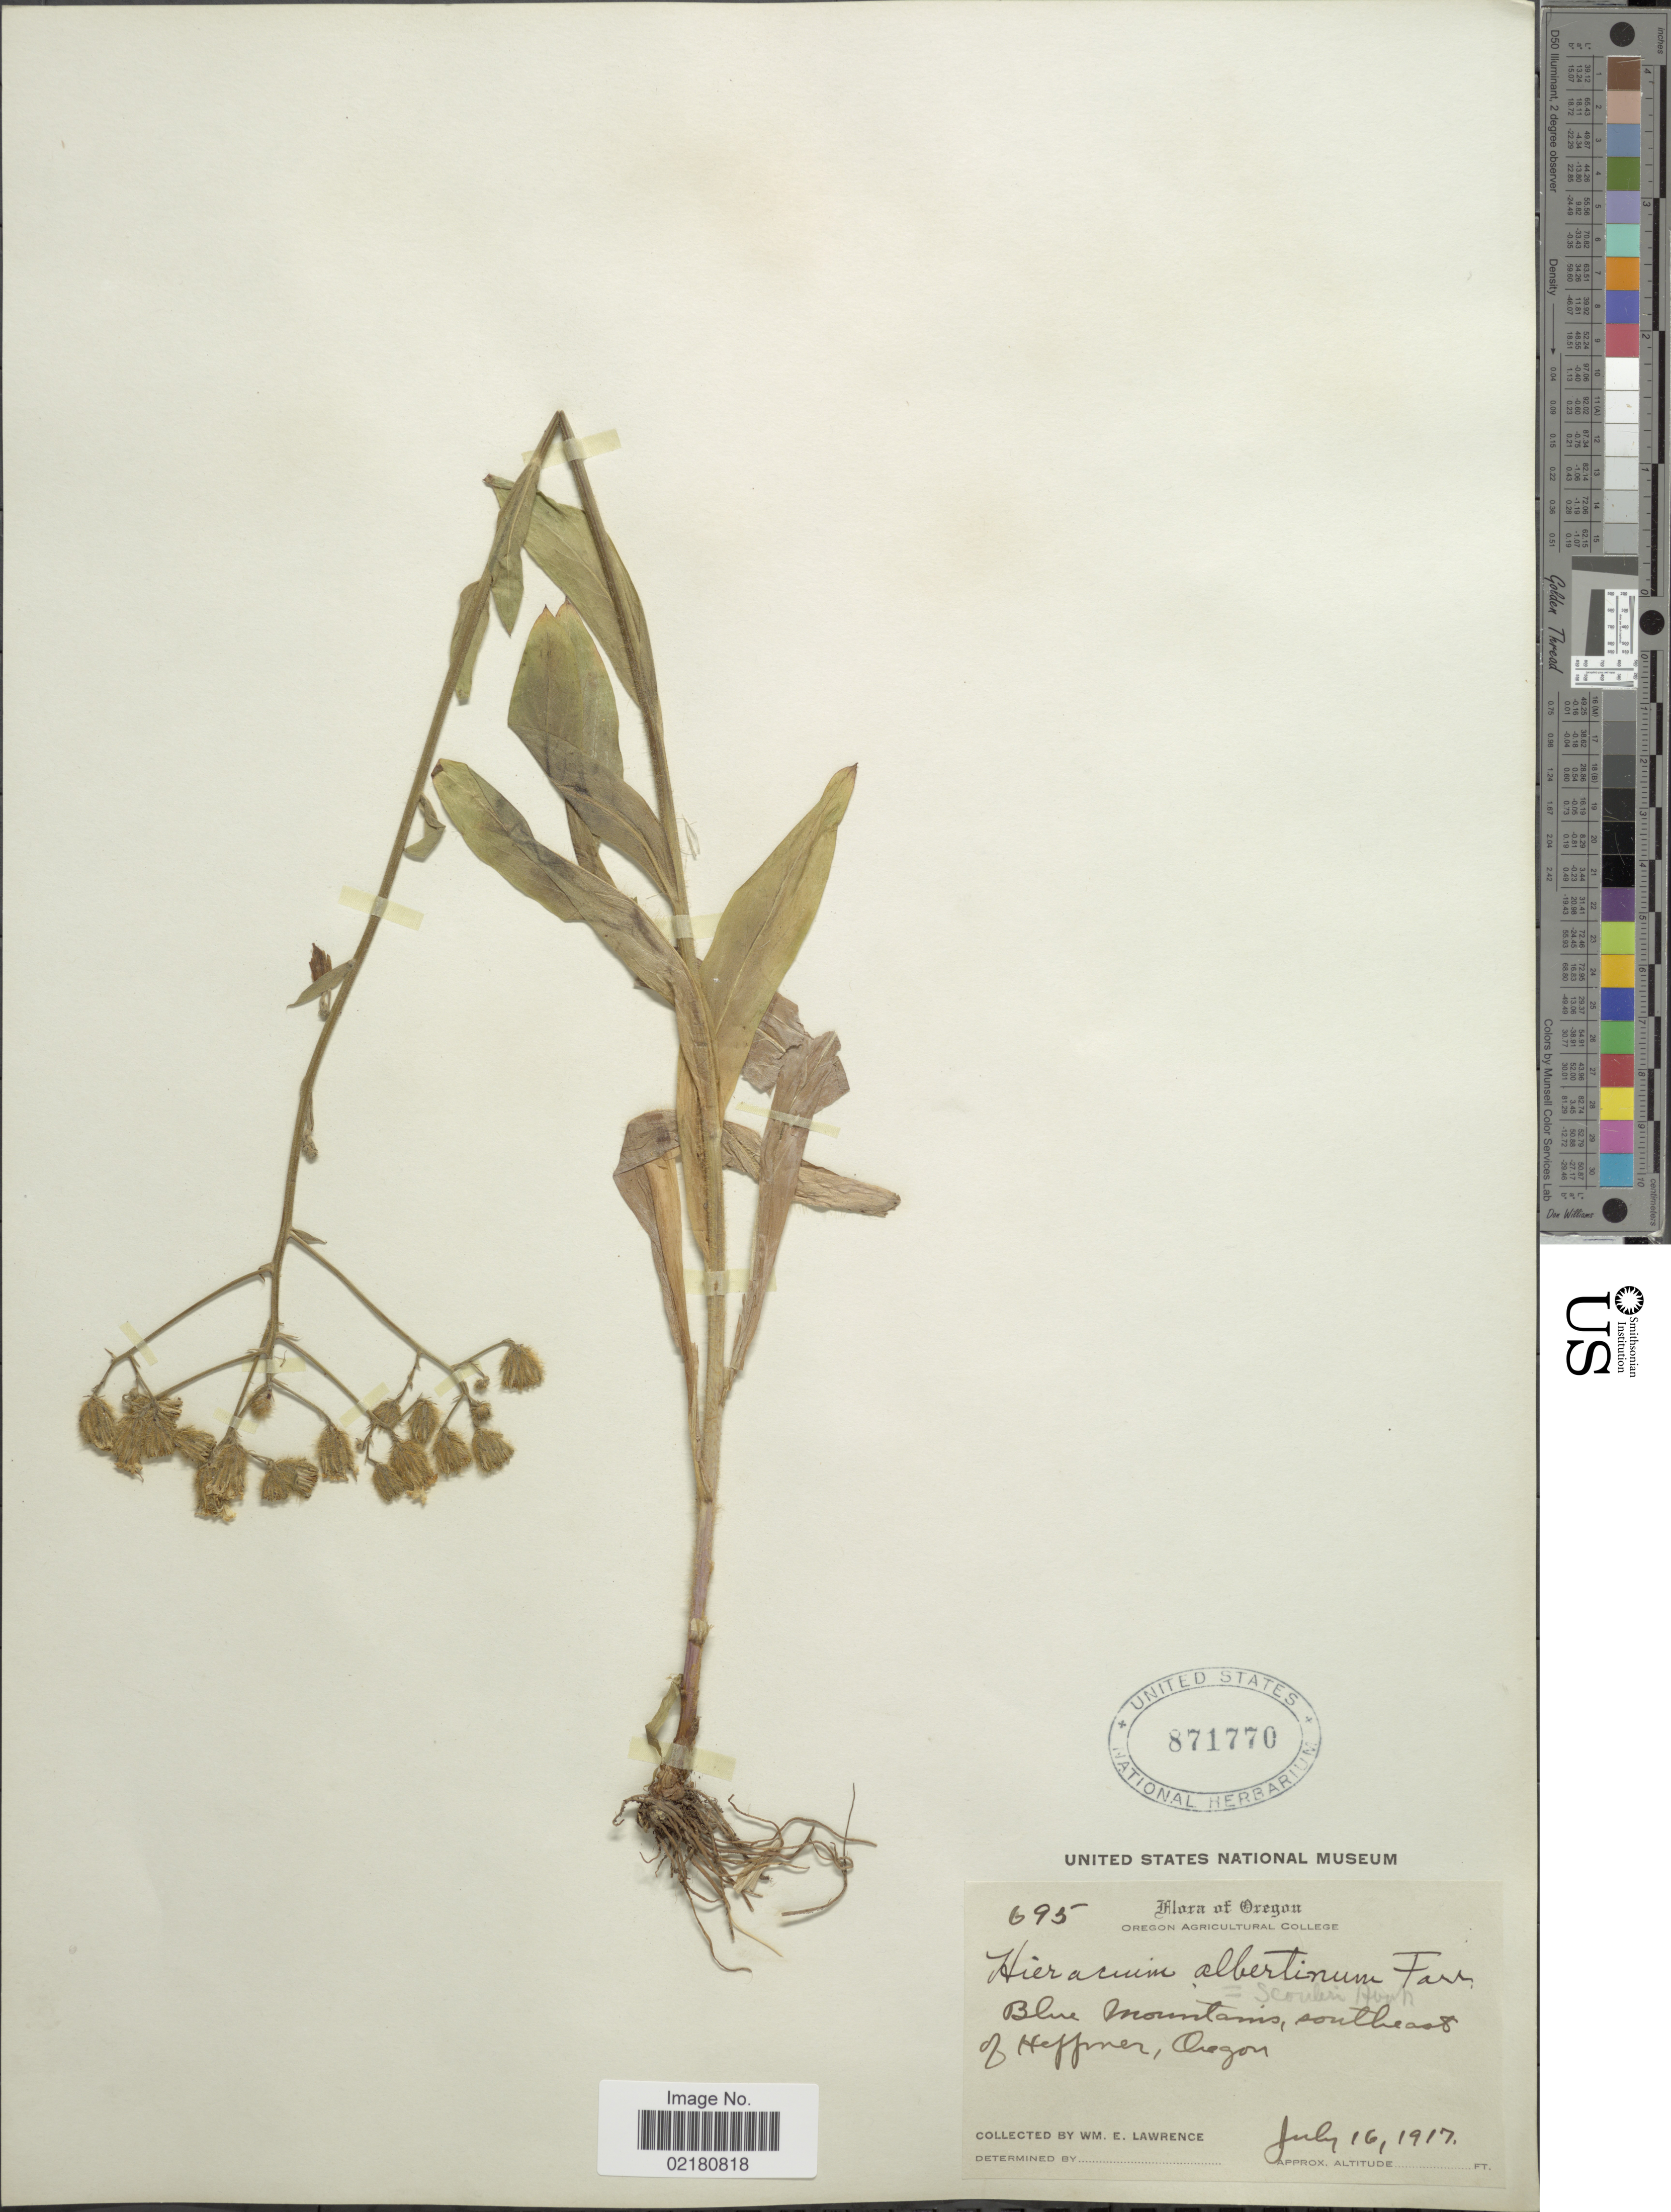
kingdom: Plantae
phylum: Tracheophyta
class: Magnoliopsida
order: Asterales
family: Asteraceae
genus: Hieracium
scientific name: Hieracium scouleri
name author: Hook.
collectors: W. Lawrence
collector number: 695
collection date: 1917-07-16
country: United States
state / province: Oregon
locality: Oregon, Blue Mountains, Southeasth of Heppner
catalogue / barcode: US 871770